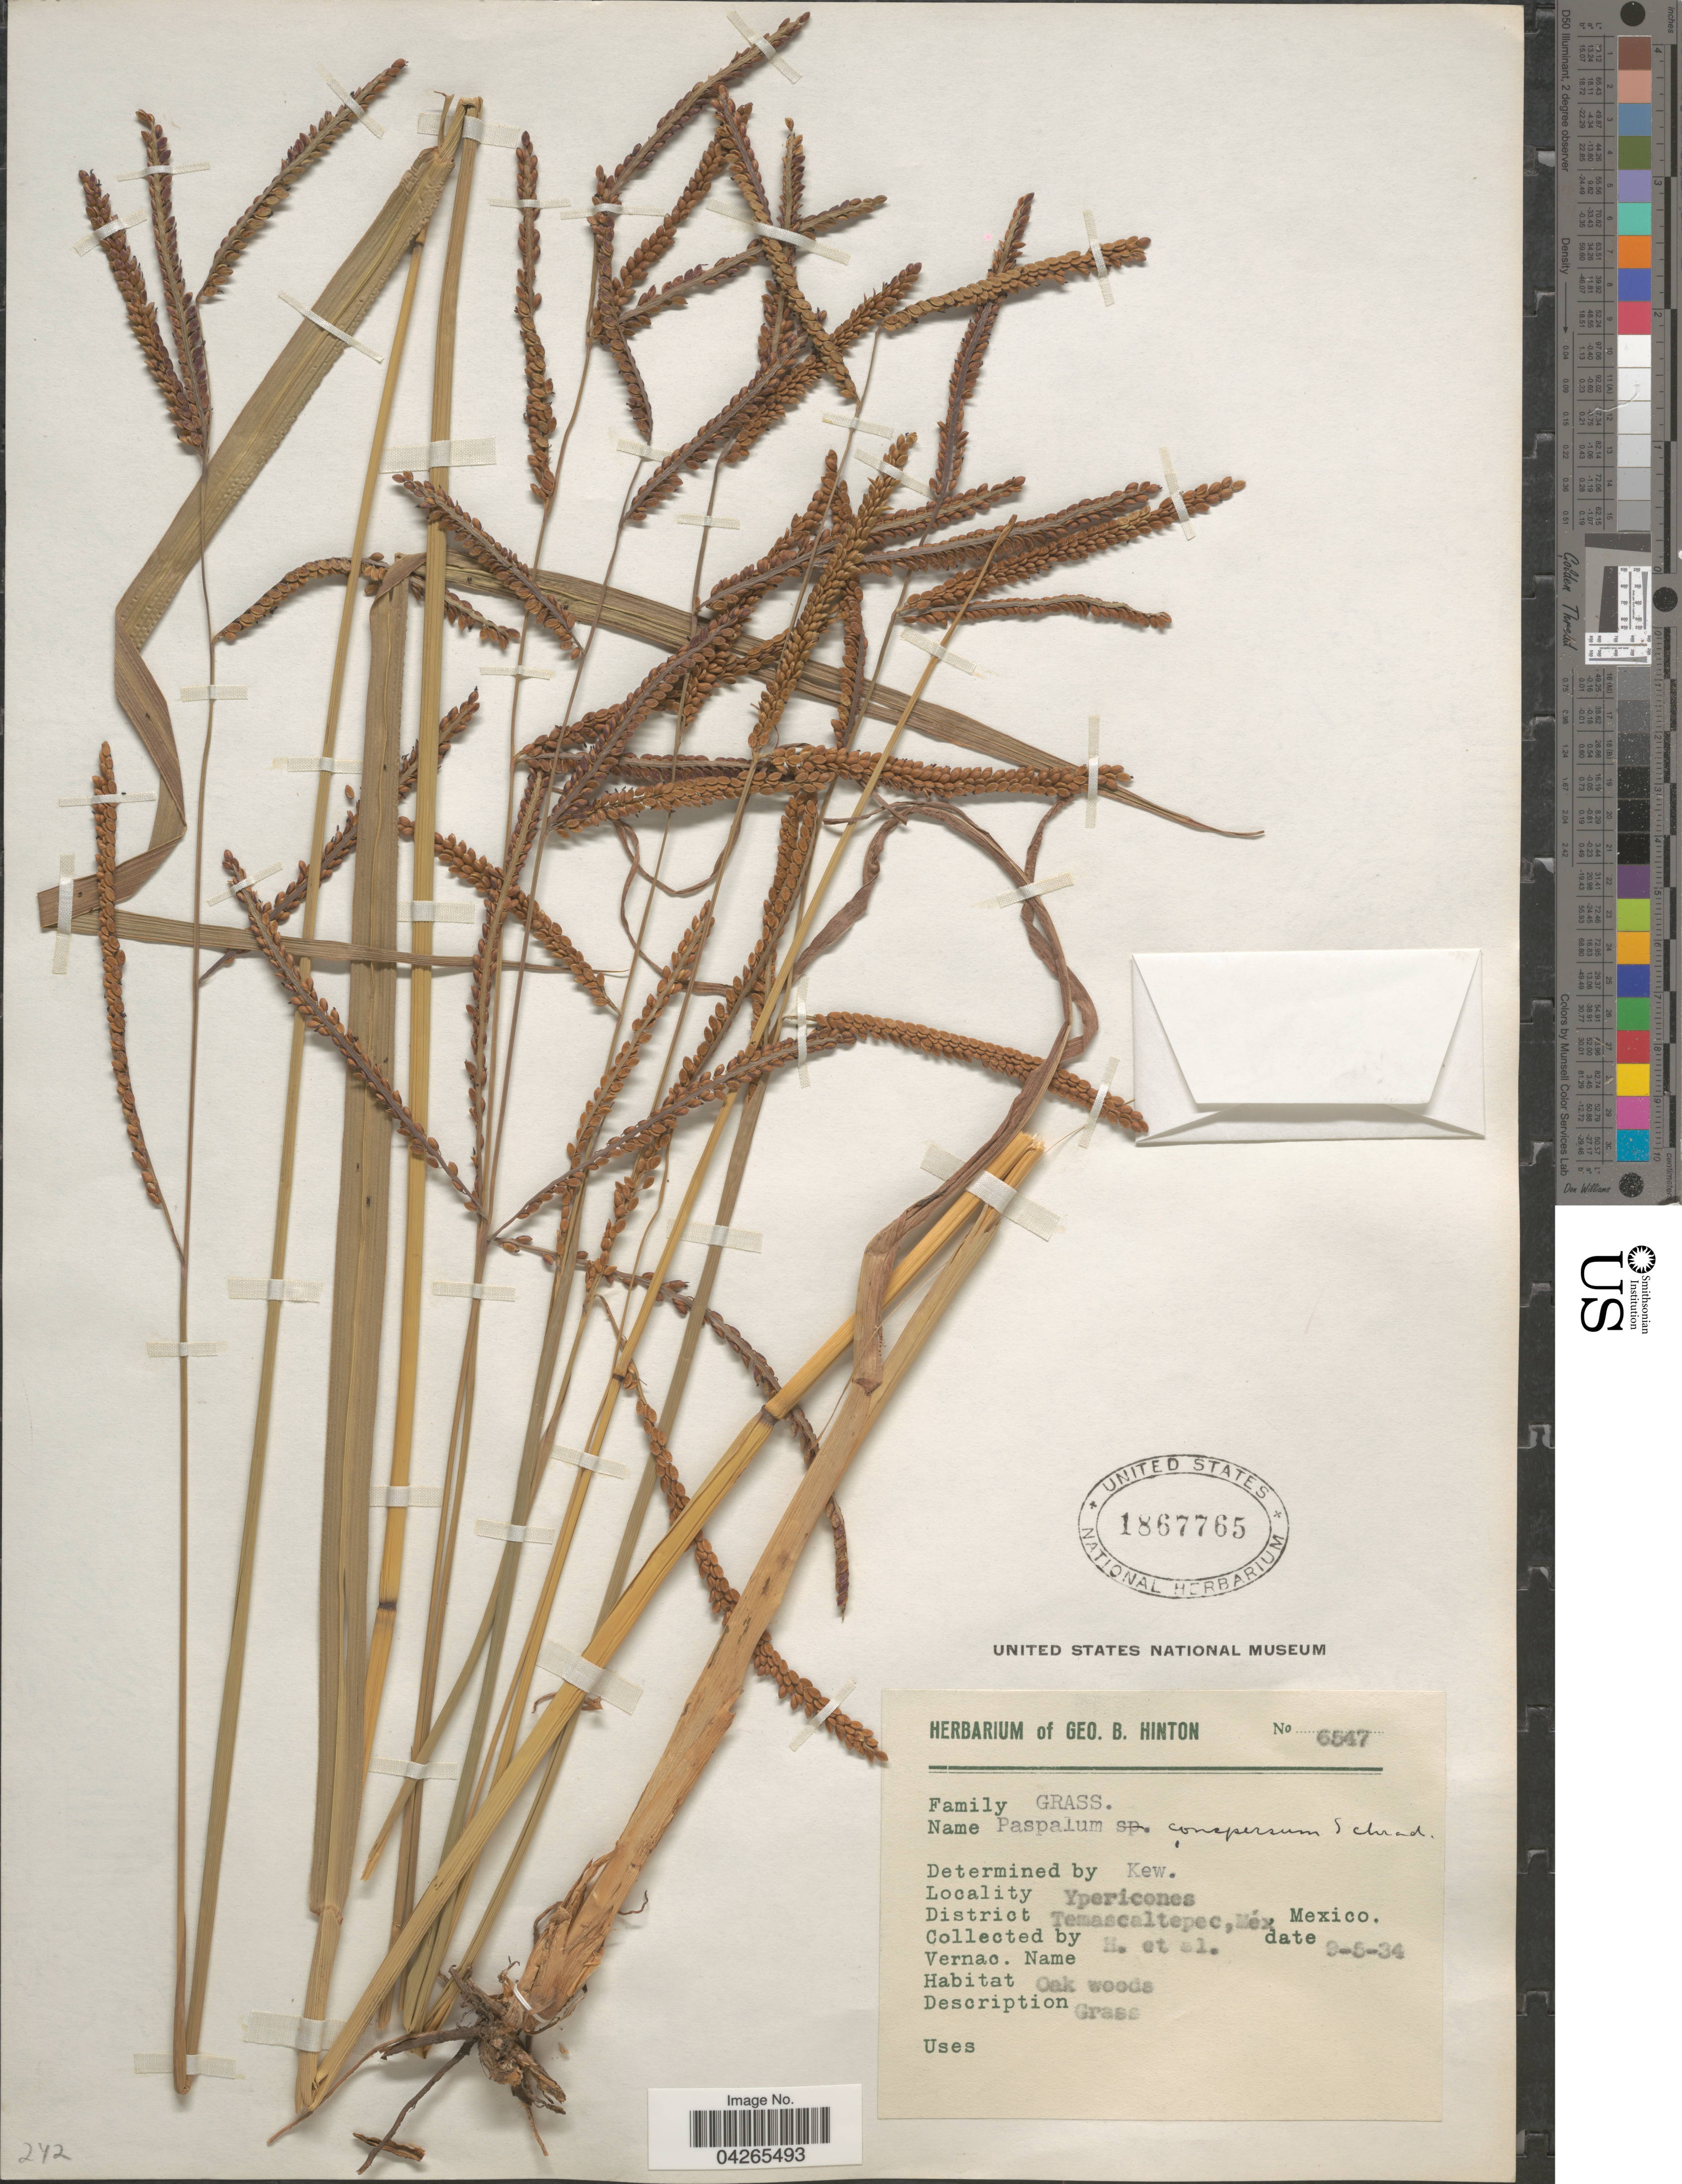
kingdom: Plantae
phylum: Tracheophyta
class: Liliopsida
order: Poales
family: Poaceae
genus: Paspalum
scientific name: Paspalum conspersum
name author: Schrad.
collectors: G. B. Hinton & et al.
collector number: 6547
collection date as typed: Transcribed d/m/y: 9/5/34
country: Mexico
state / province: México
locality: Ypericones. District Temascaltepec.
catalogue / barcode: US 1867765